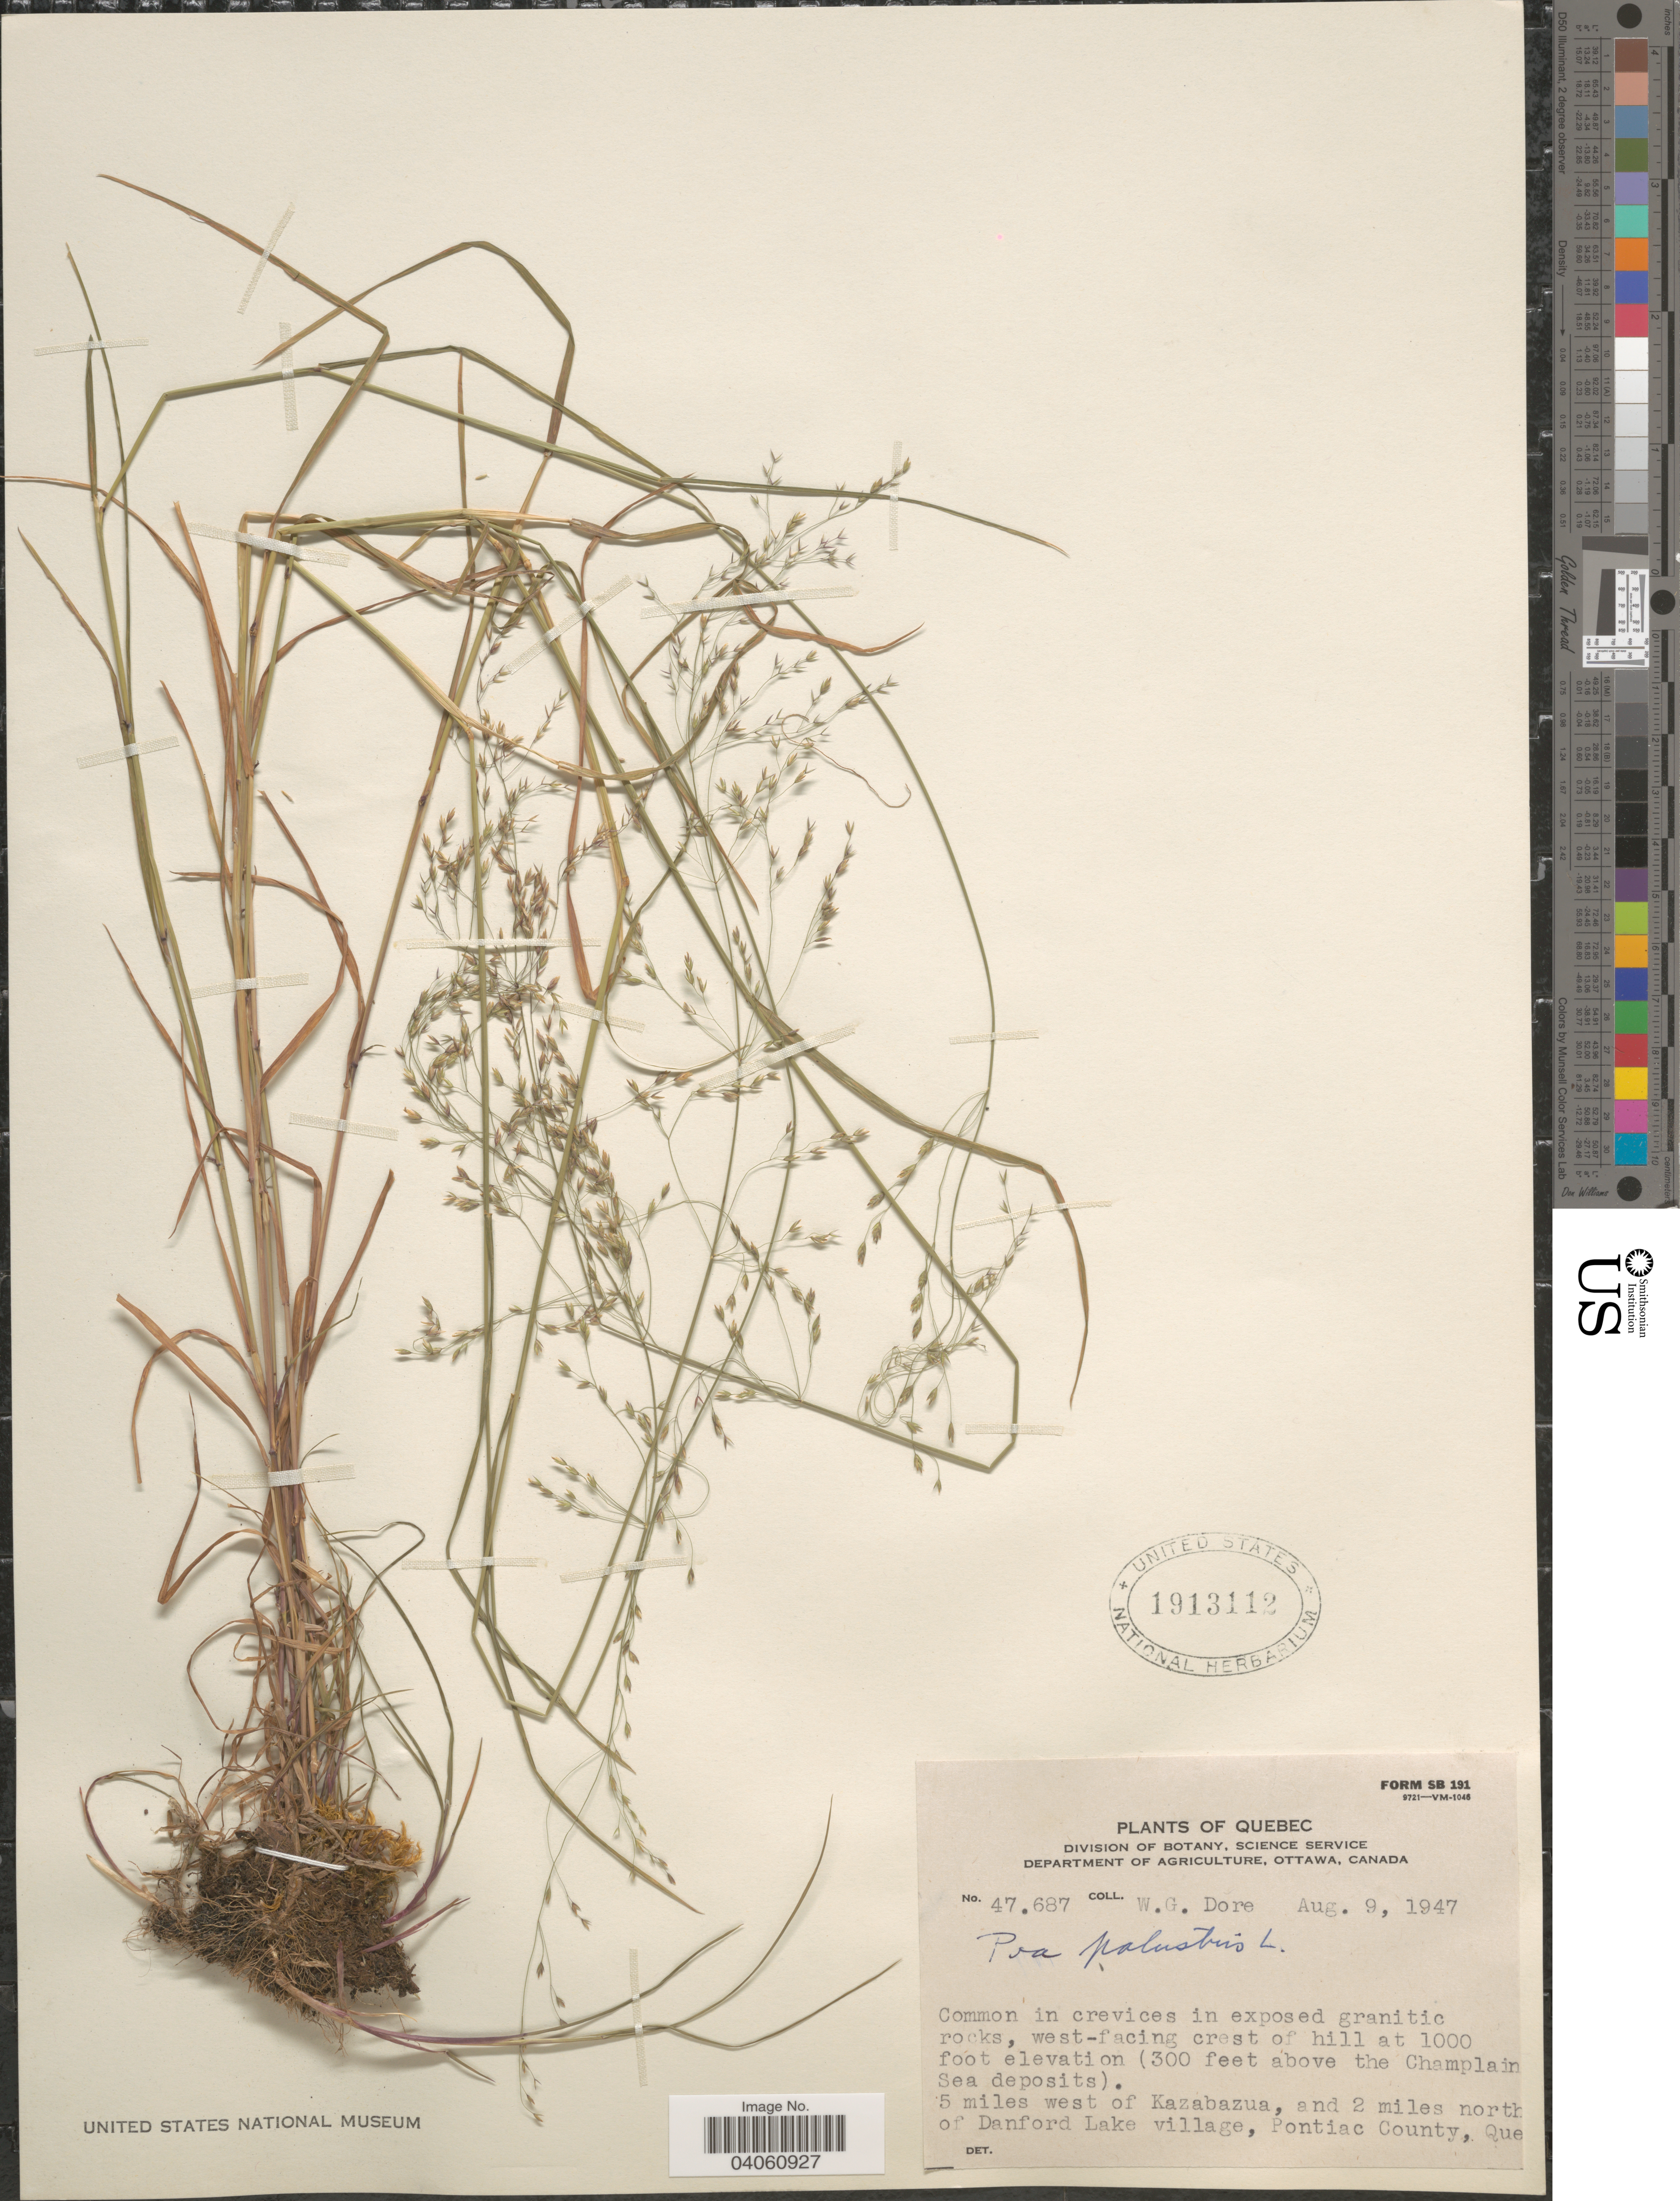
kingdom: Plantae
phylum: Tracheophyta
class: Liliopsida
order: Poales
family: Poaceae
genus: Poa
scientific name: Poa palustris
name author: L.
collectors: W. Dore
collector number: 47687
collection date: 1947-08-09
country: Canada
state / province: Quebec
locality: West-facing crest of hill (300 feet above the Champlain Sea deposits). 5 miles west of Kazabazua, and 2 miles north of Danford Lake village, Pontiac County.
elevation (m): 305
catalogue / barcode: US 1913112